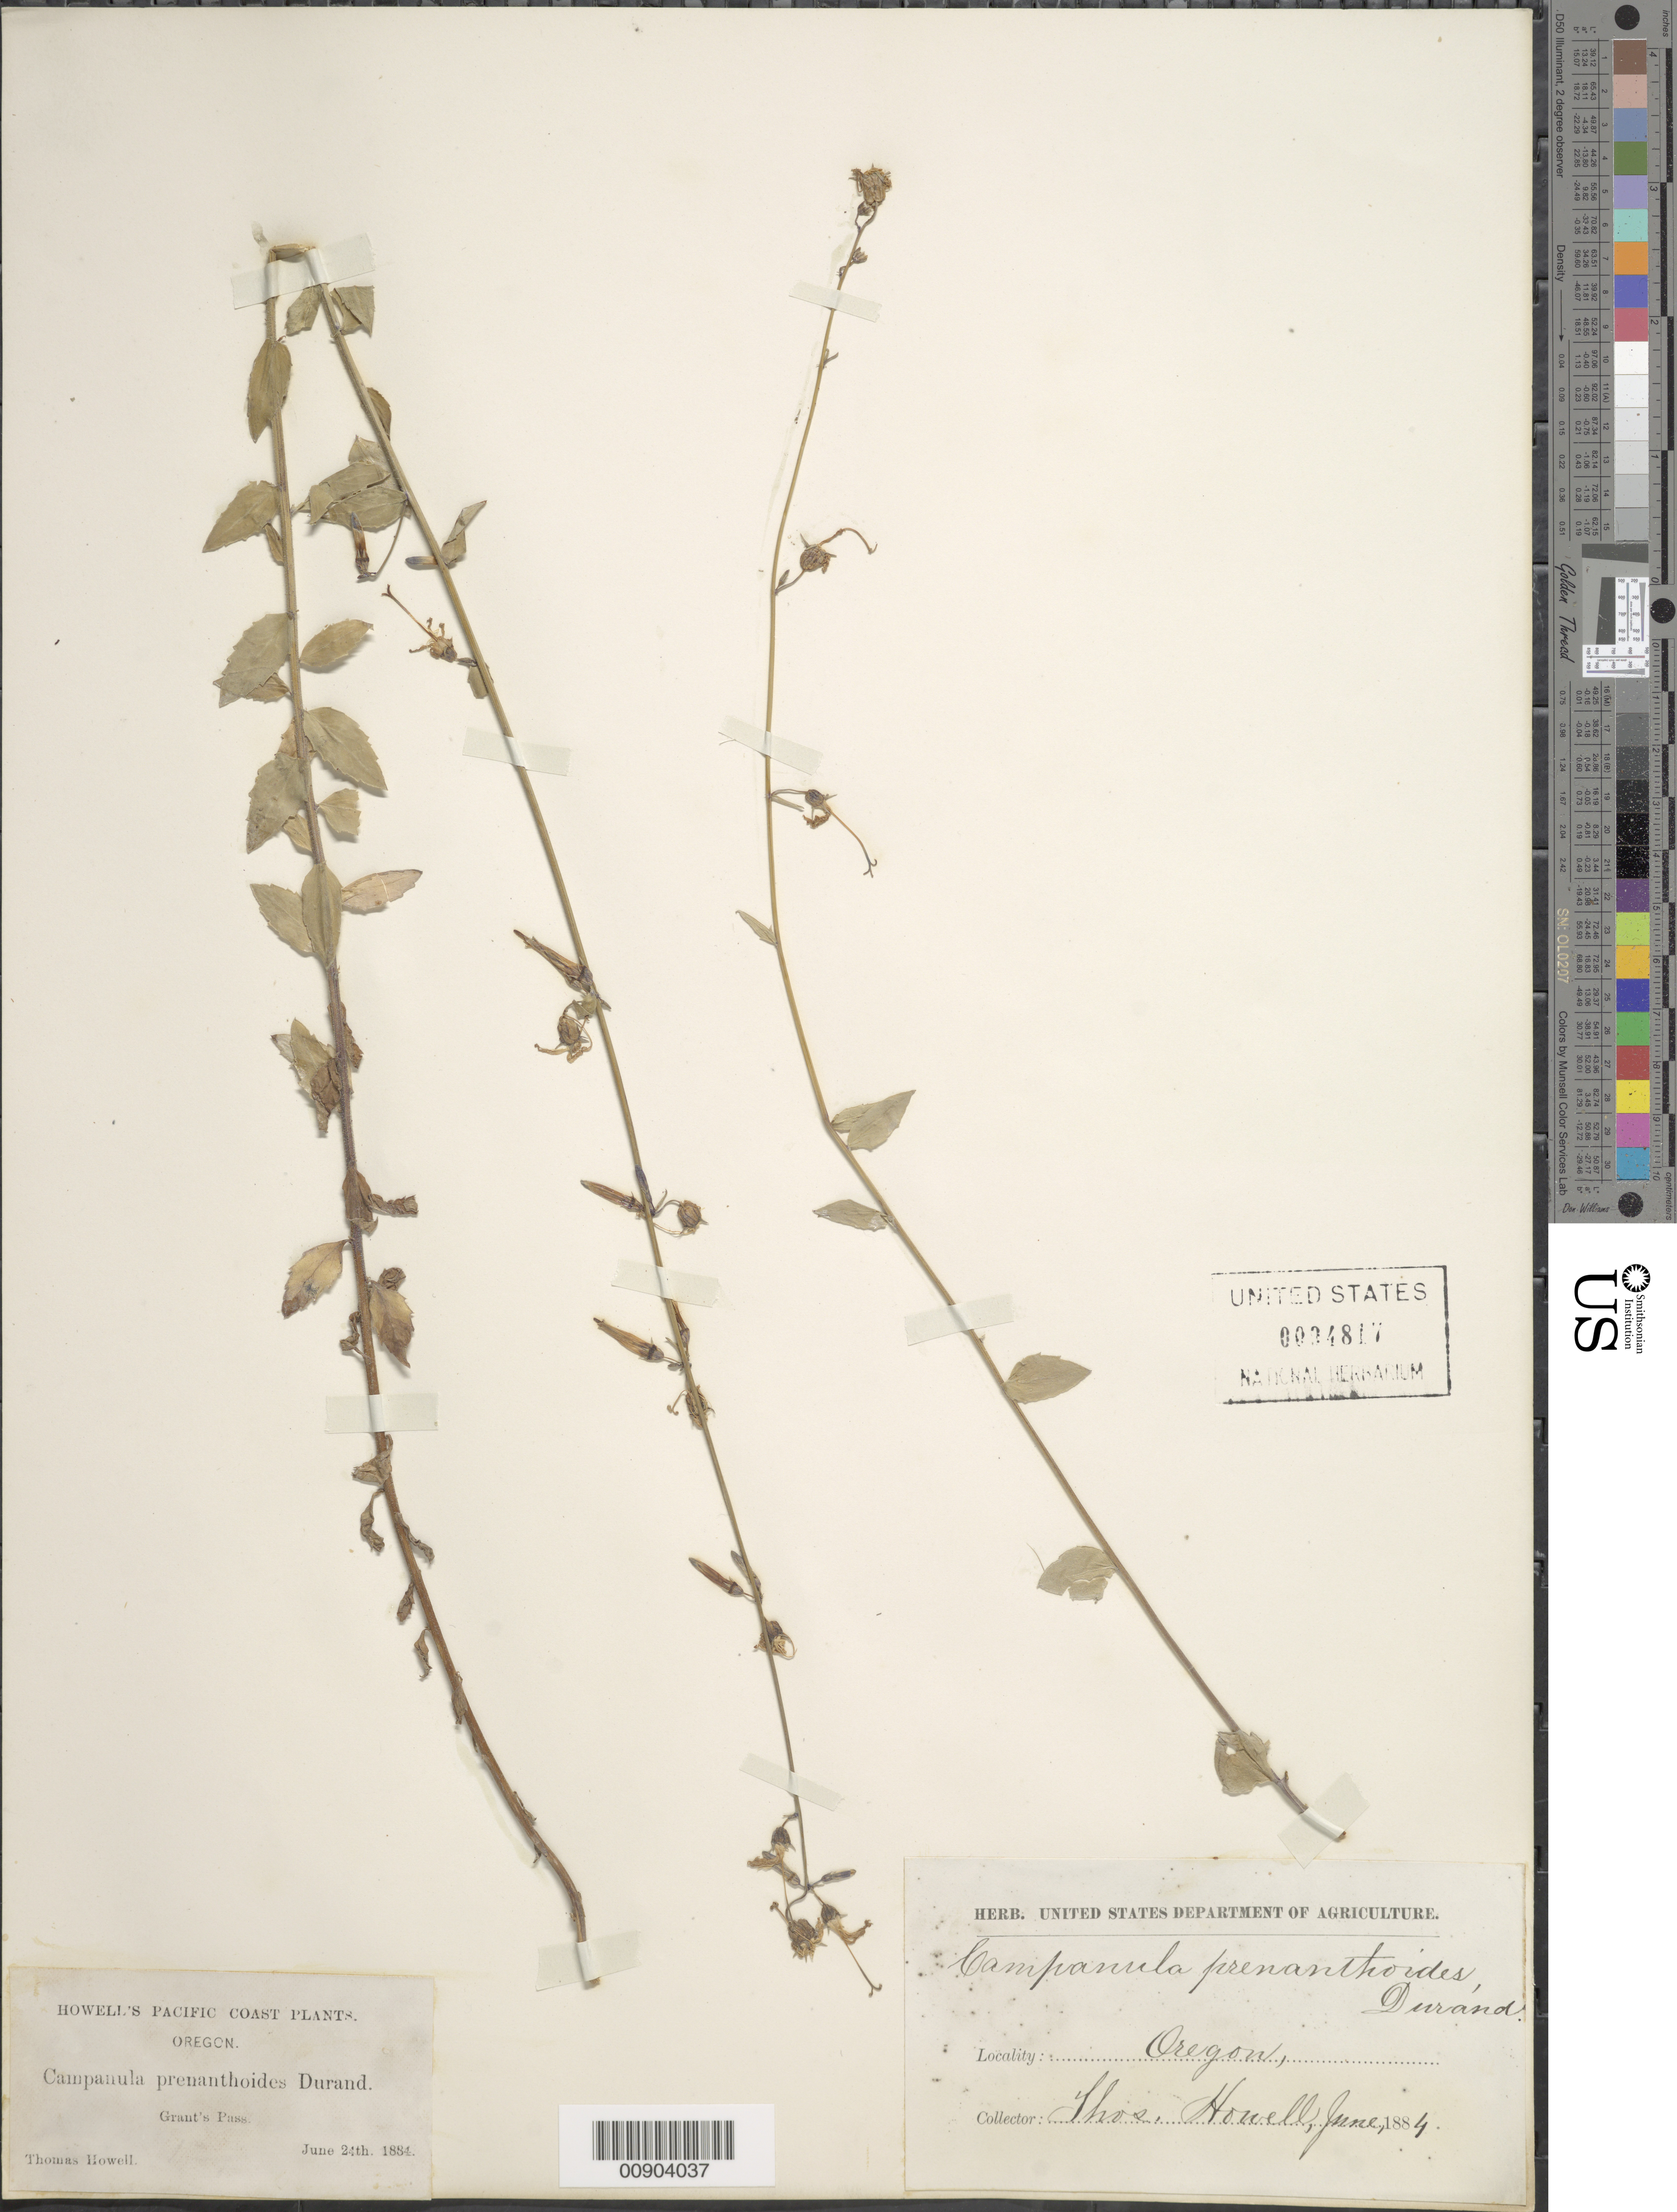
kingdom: Plantae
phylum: Tracheophyta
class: Magnoliopsida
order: Asterales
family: Campanulaceae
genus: Campanula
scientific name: Campanula prenanthoides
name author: Durand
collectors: T. Howell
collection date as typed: June 24th, 1884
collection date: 1884-06-24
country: United States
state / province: Oregon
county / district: Josephine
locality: Grant's Pass.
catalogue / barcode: US 94817